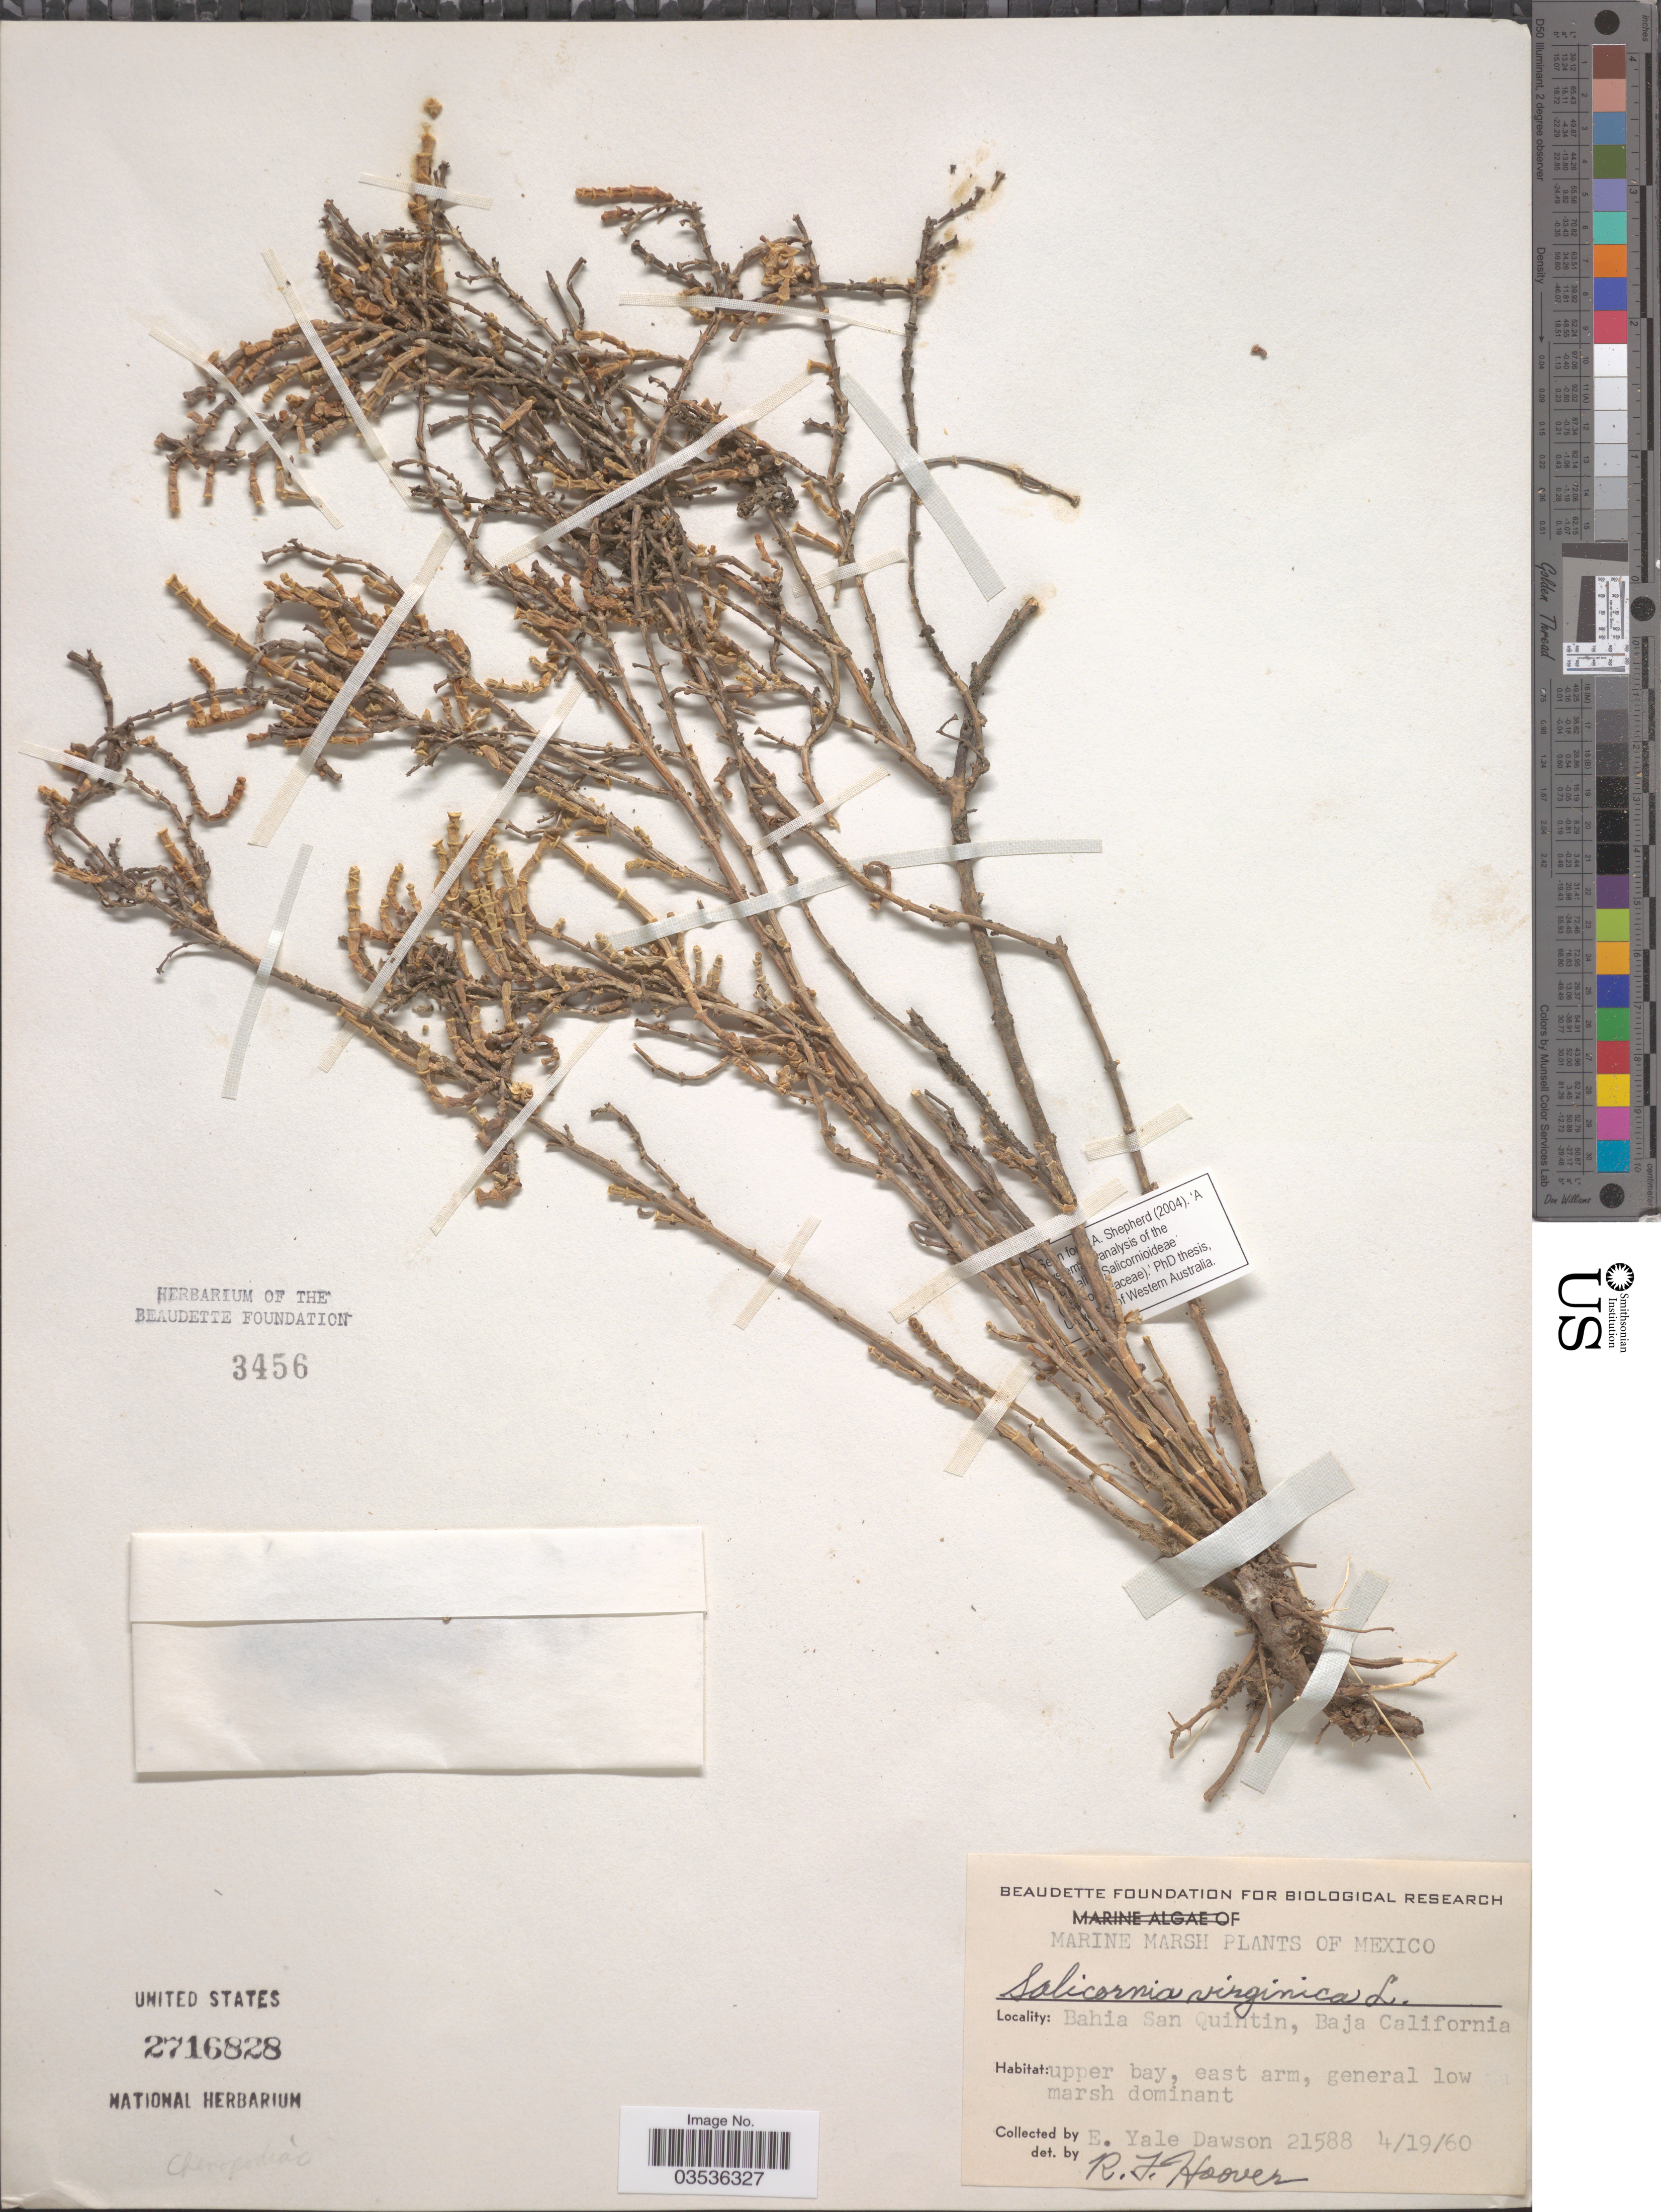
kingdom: Plantae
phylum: Tracheophyta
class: Magnoliopsida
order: Caryophyllales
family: Amaranthaceae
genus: Salicornia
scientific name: Salicornia virginica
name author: L.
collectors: N. Yensen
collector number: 21588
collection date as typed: Transcribed d/m/y: 19/4/60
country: Mexico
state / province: Baja California Norte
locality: Bahia San Quintin.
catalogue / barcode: US 2716828